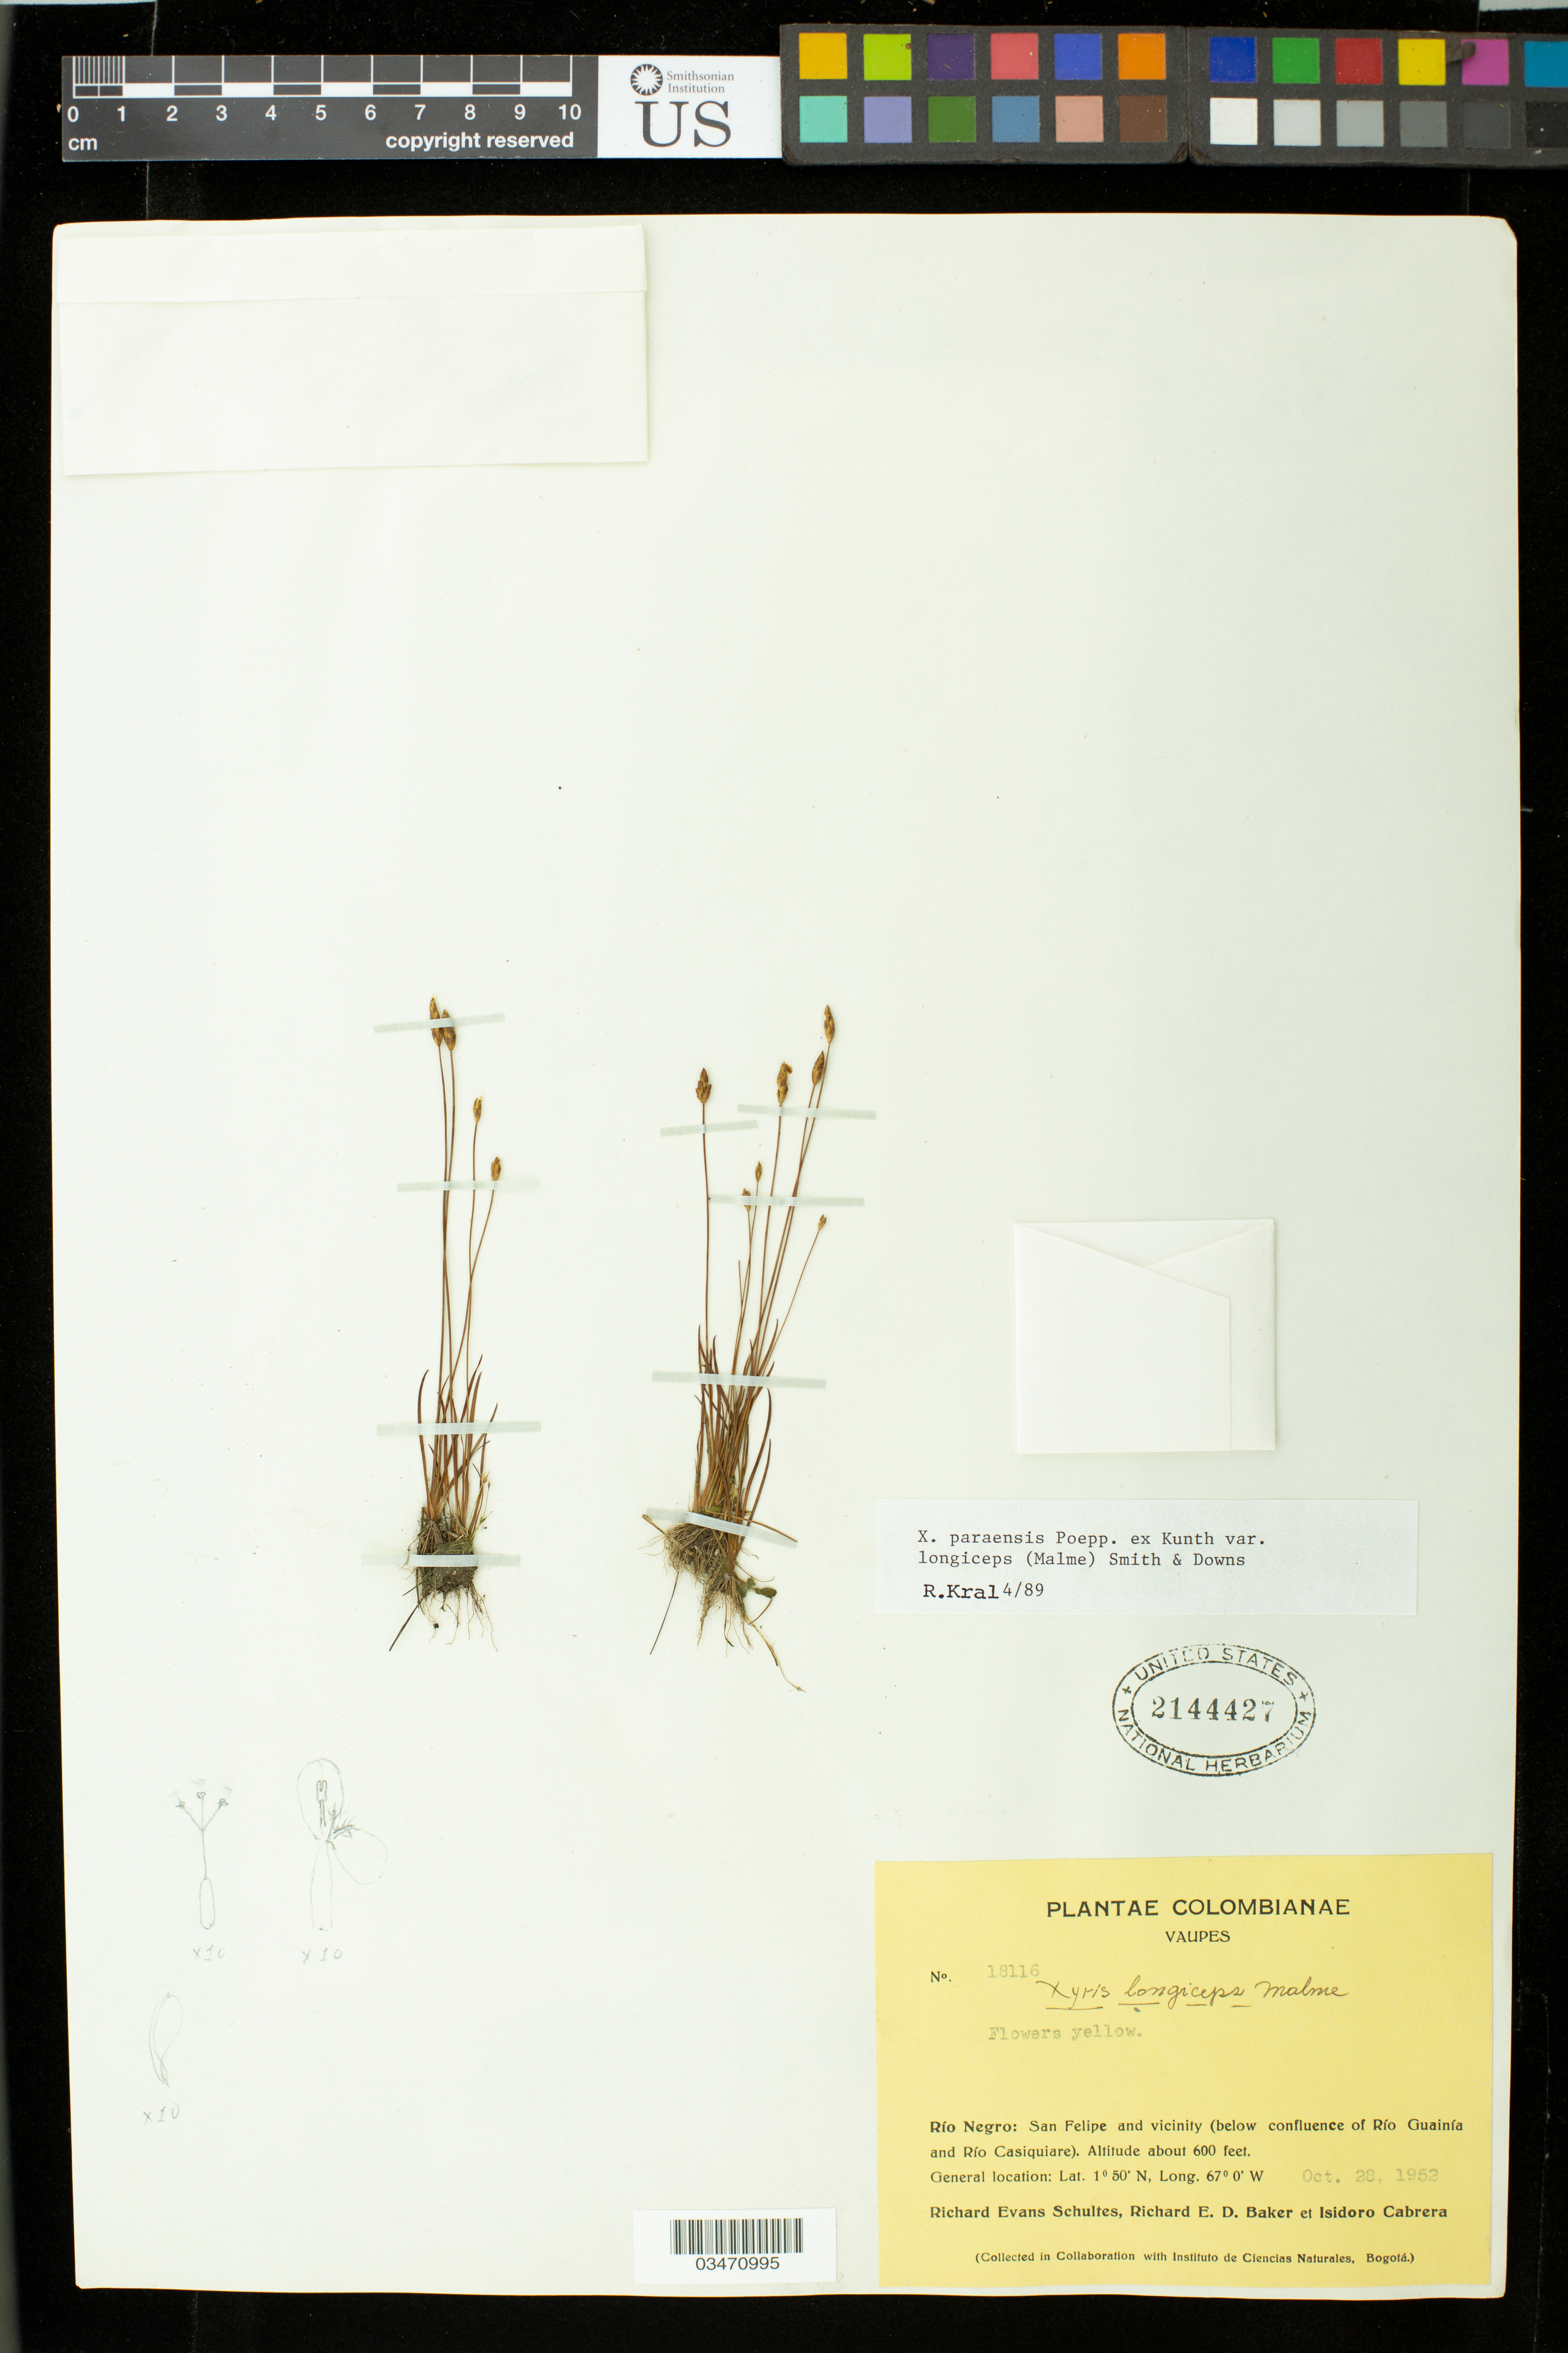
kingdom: Plantae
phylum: Tracheophyta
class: Liliopsida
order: Poales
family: Xyridaceae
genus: Xyris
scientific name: Xyris paraensis var. longiceps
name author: (Malme) L.B. Sm. & Downs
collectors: R. E. Schultes, R. E. D. Baker & I. Cabrera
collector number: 18116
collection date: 1952-10-25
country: Colombia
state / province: Vaupés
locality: Rio Negro: San Felipe and vicinity (below confluence of Rio Guainia and Rio Casiquiare)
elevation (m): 183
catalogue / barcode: US 2144427